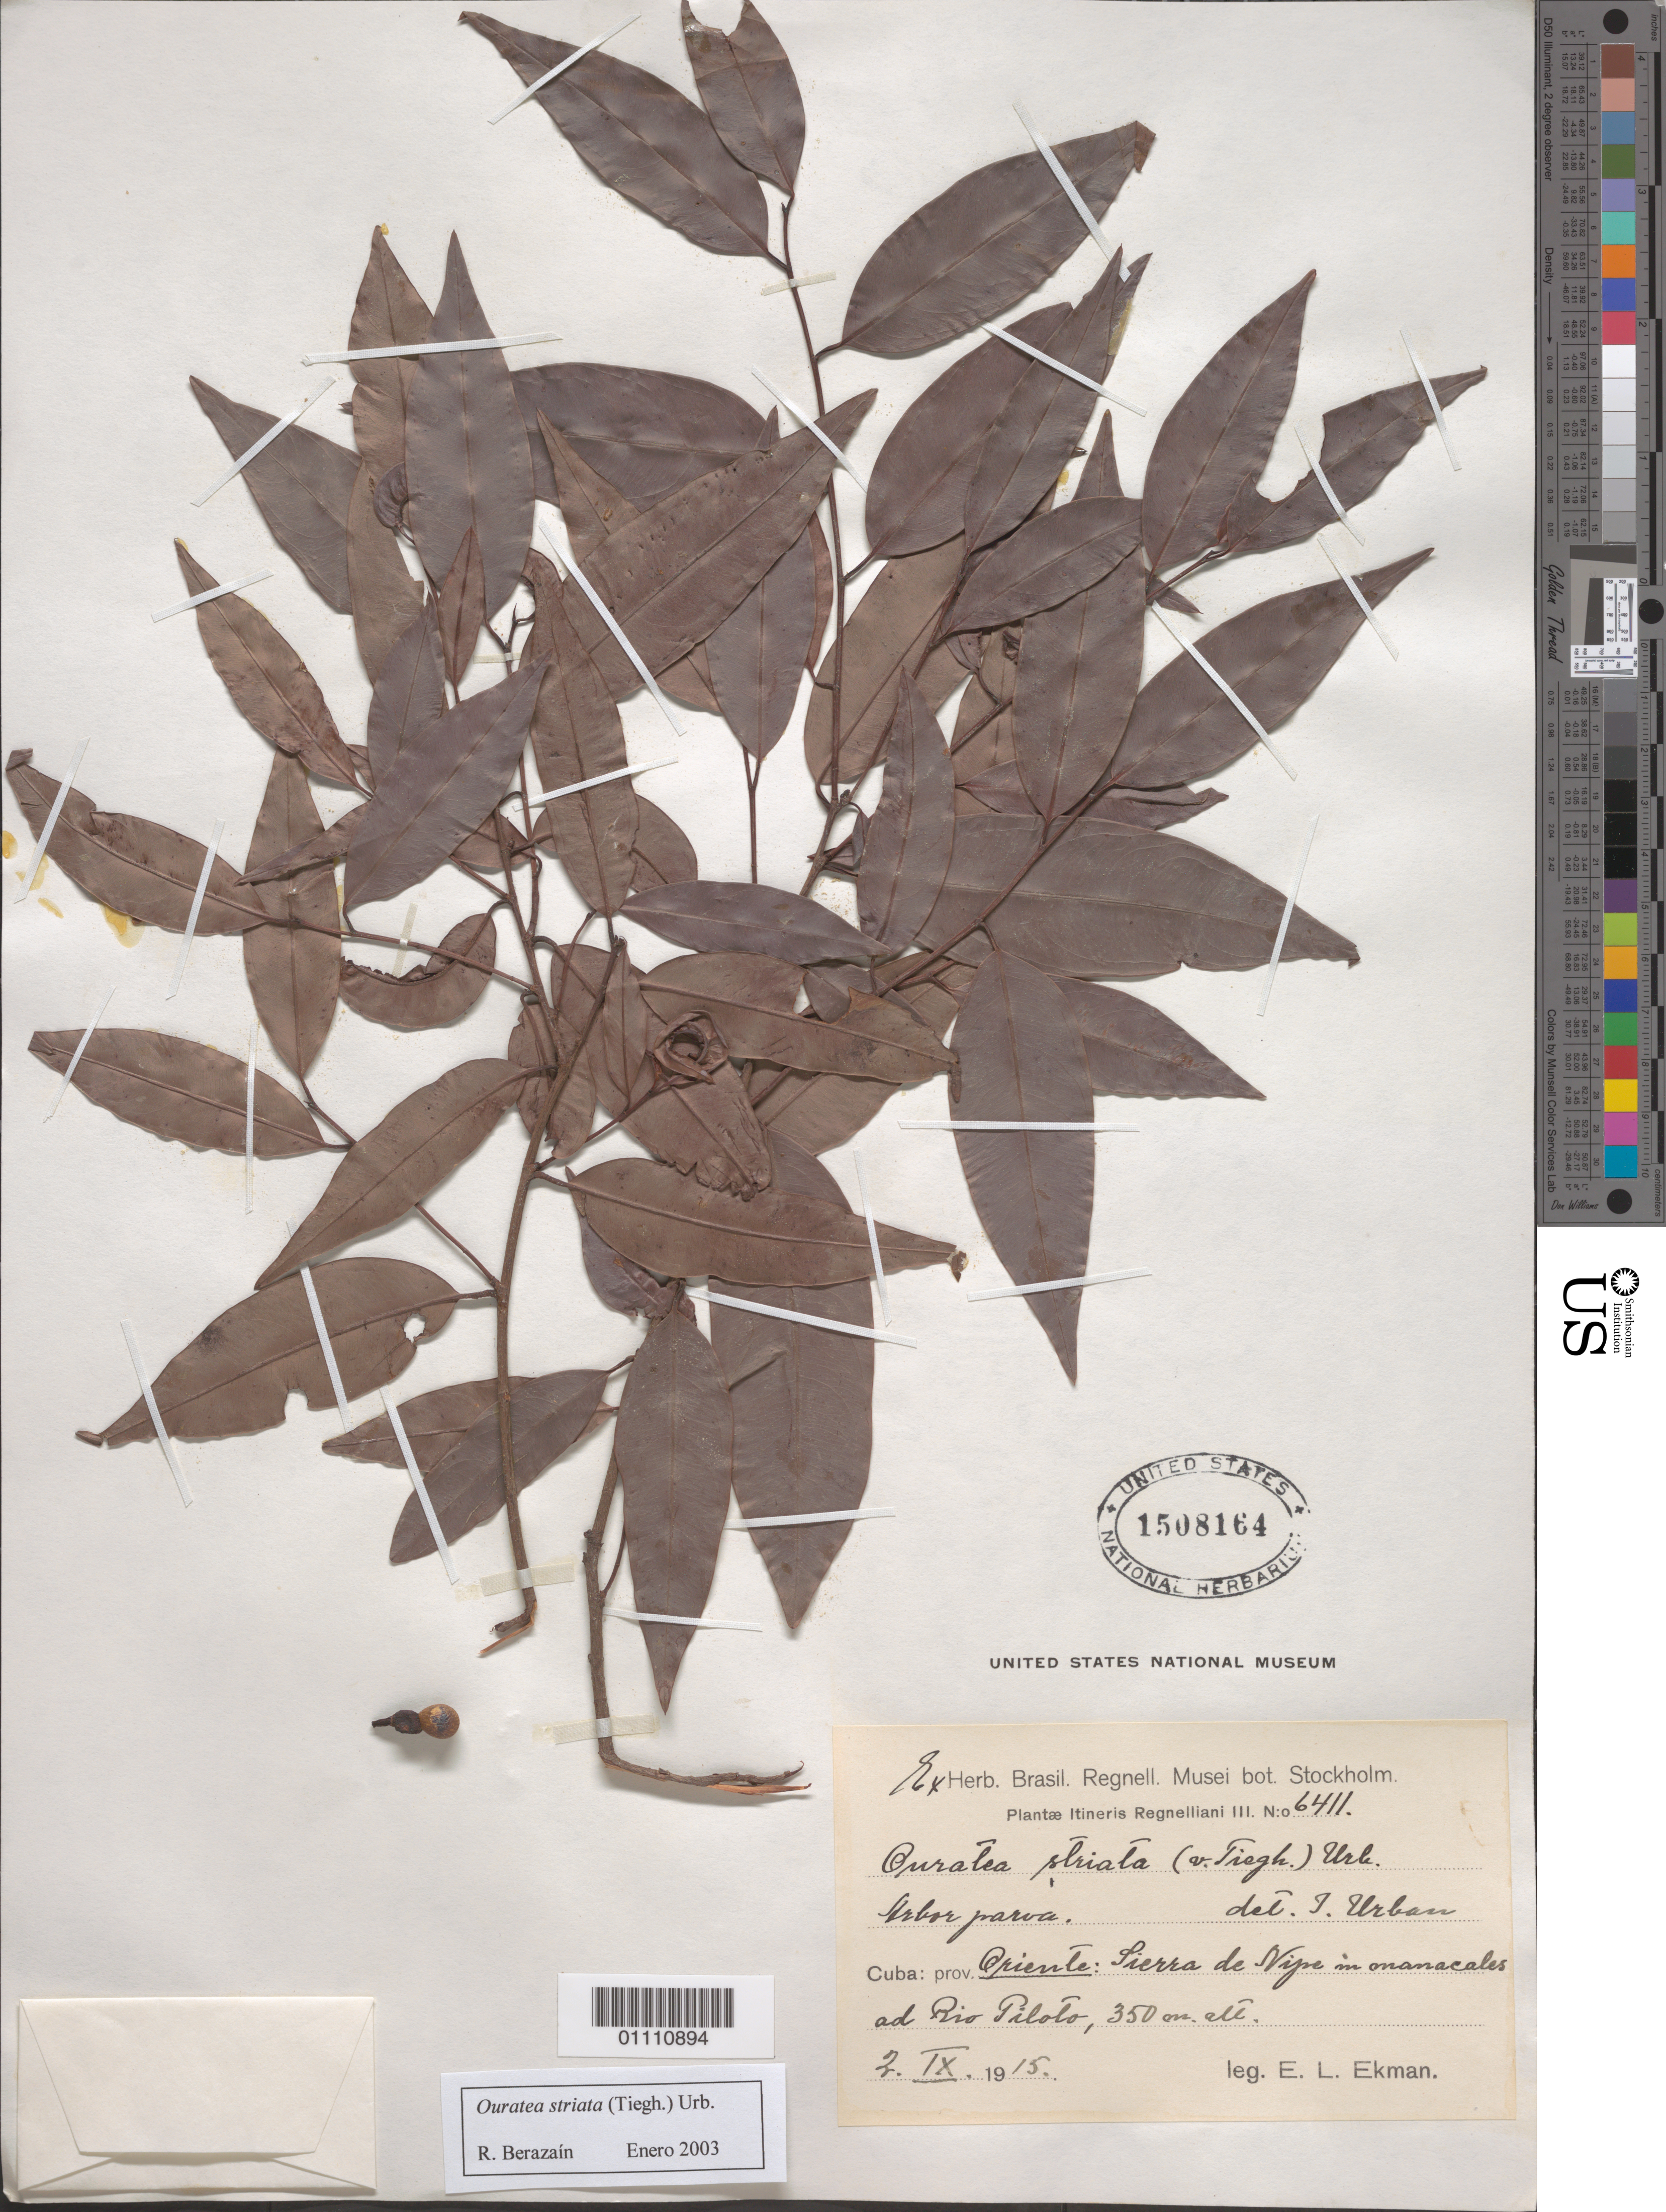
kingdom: Plantae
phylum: Tracheophyta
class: Magnoliopsida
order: Malpighiales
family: Ochnaceae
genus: Ouratea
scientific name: Ouratea striata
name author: (Tiegh.) Urb.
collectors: E. L. Ekman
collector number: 6411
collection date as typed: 03 Sep 1915 or 02 Sep 1915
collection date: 1915-09-02 or 1915-09-03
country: Cuba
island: Cuba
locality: Oriente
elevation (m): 350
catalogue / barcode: US 1508164